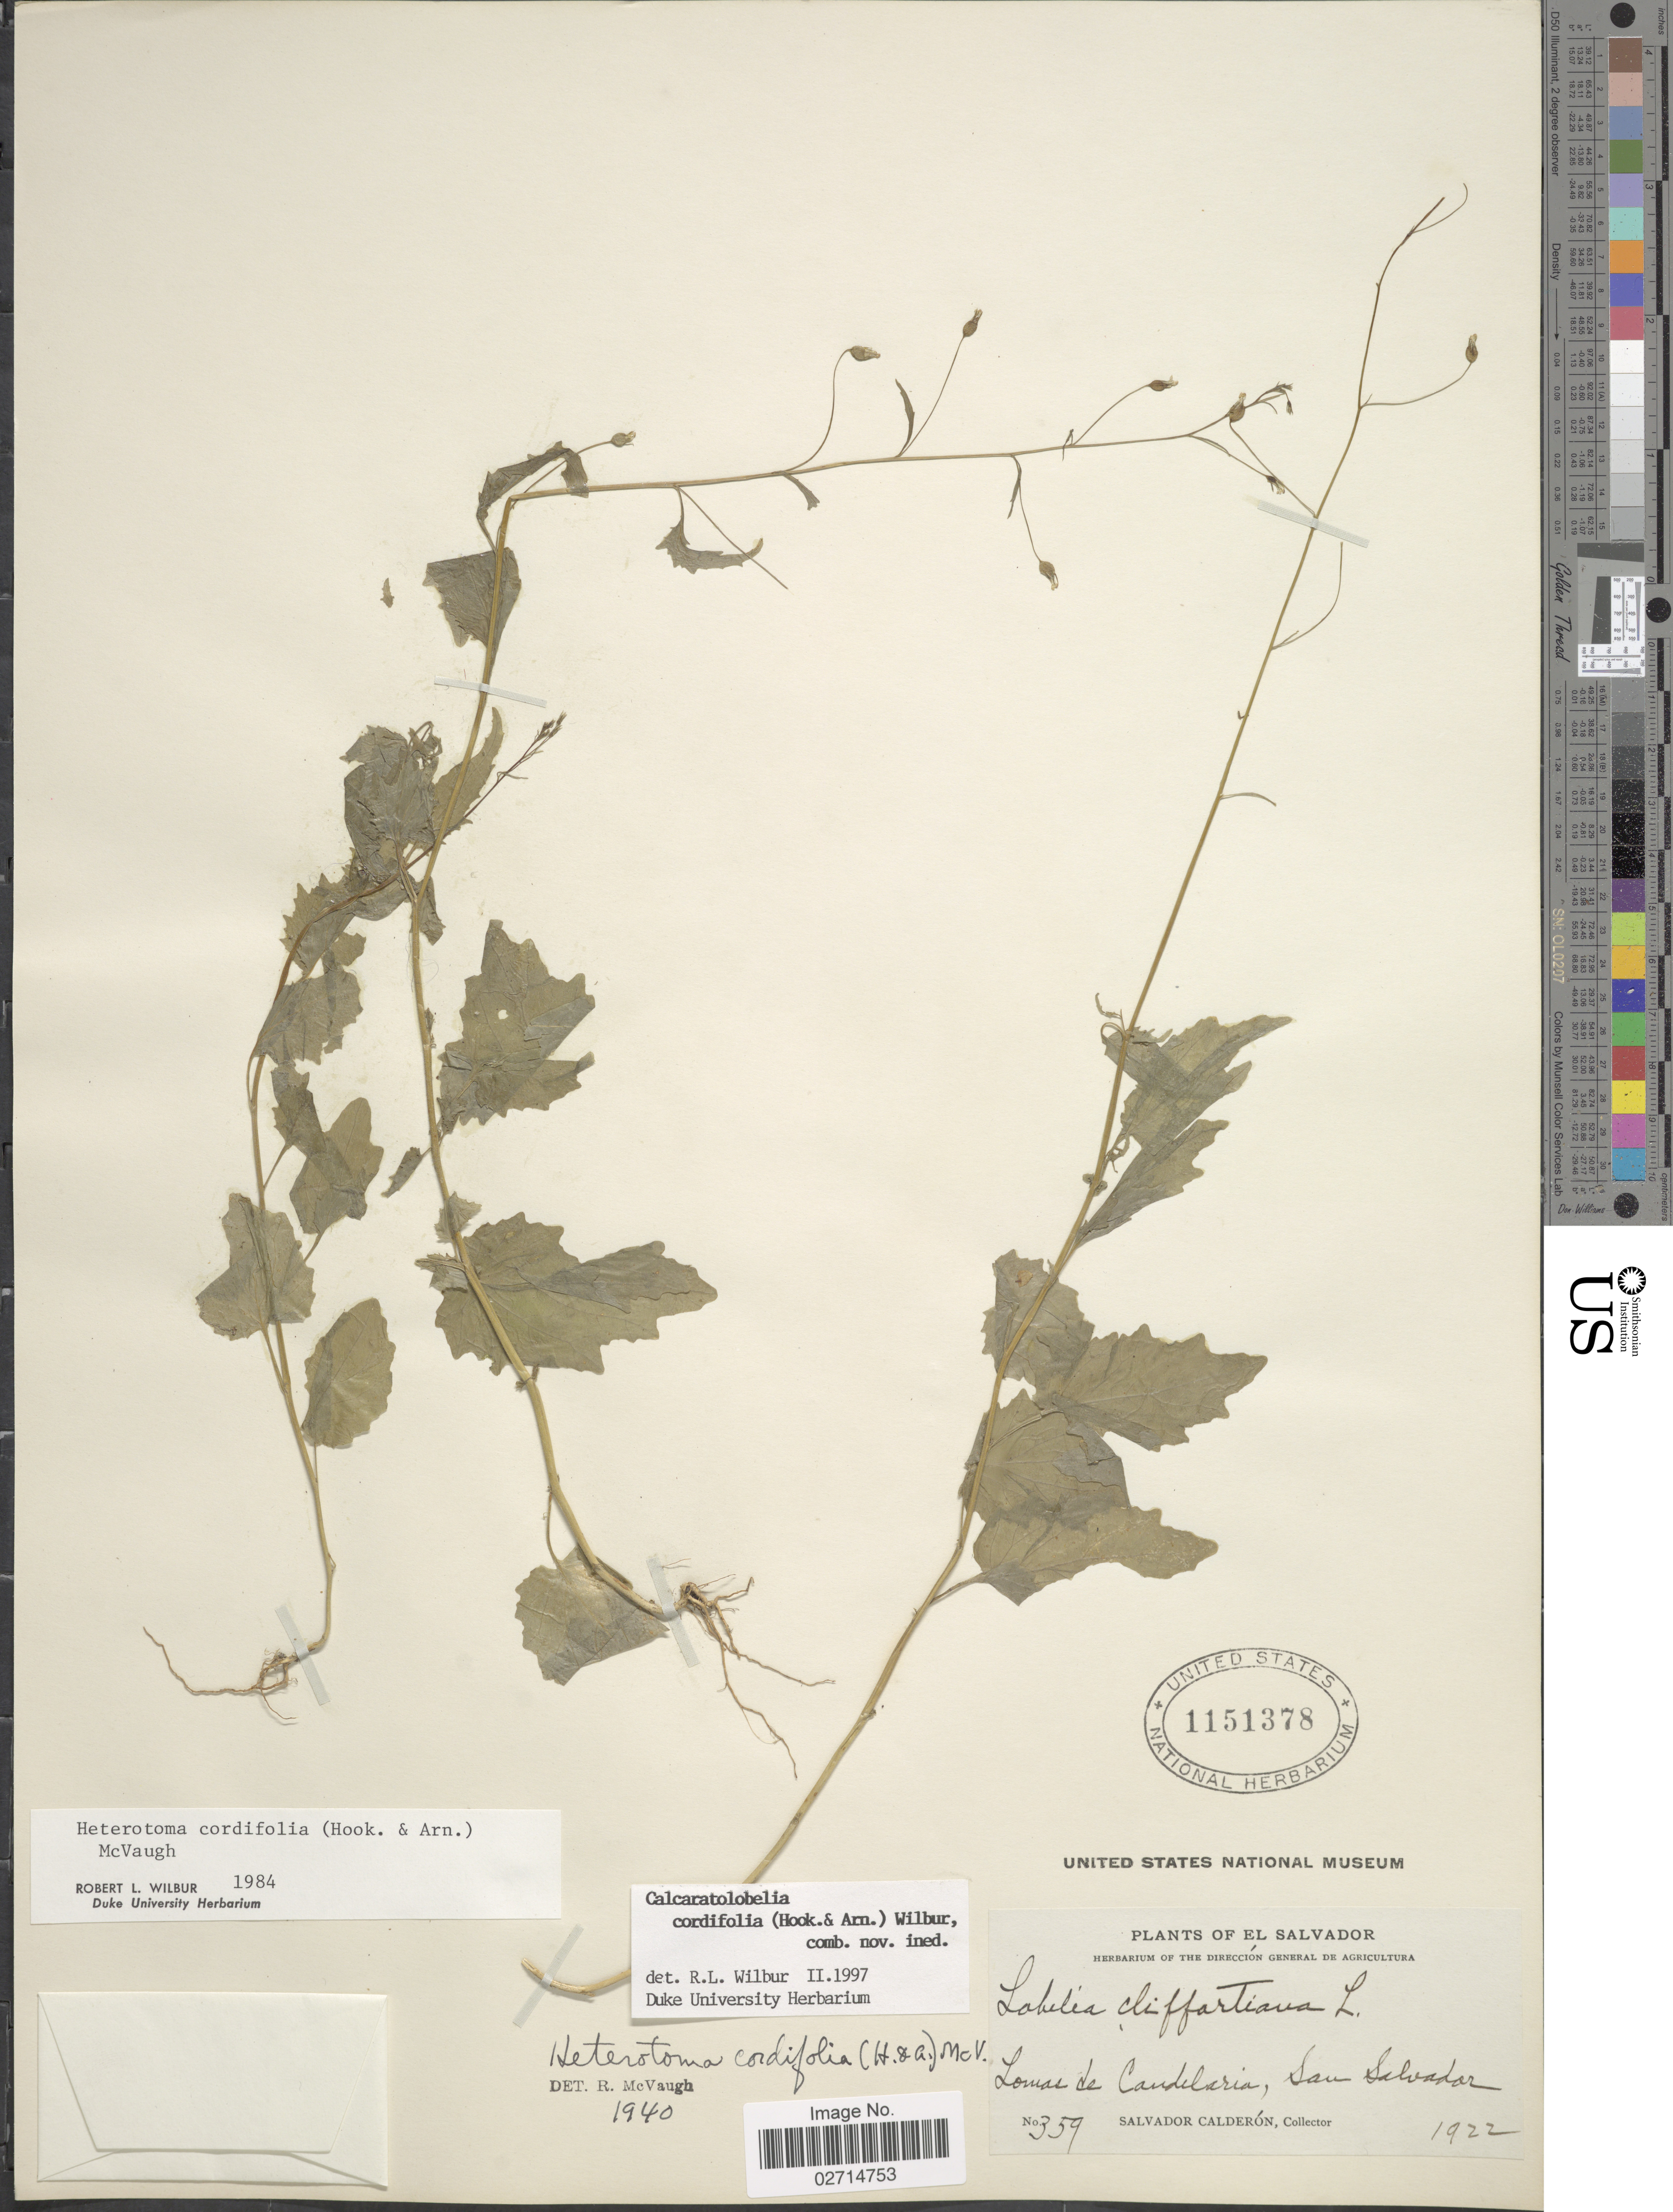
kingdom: Plantae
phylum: Tracheophyta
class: Magnoliopsida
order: Asterales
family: Campanulaceae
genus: Lobelia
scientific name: Lobelia cordifolia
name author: Hook. & Arn.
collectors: S. Calderón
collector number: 359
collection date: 1922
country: El Salvador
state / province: San Salvador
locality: Lomas de Candelaria.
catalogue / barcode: US 1151378